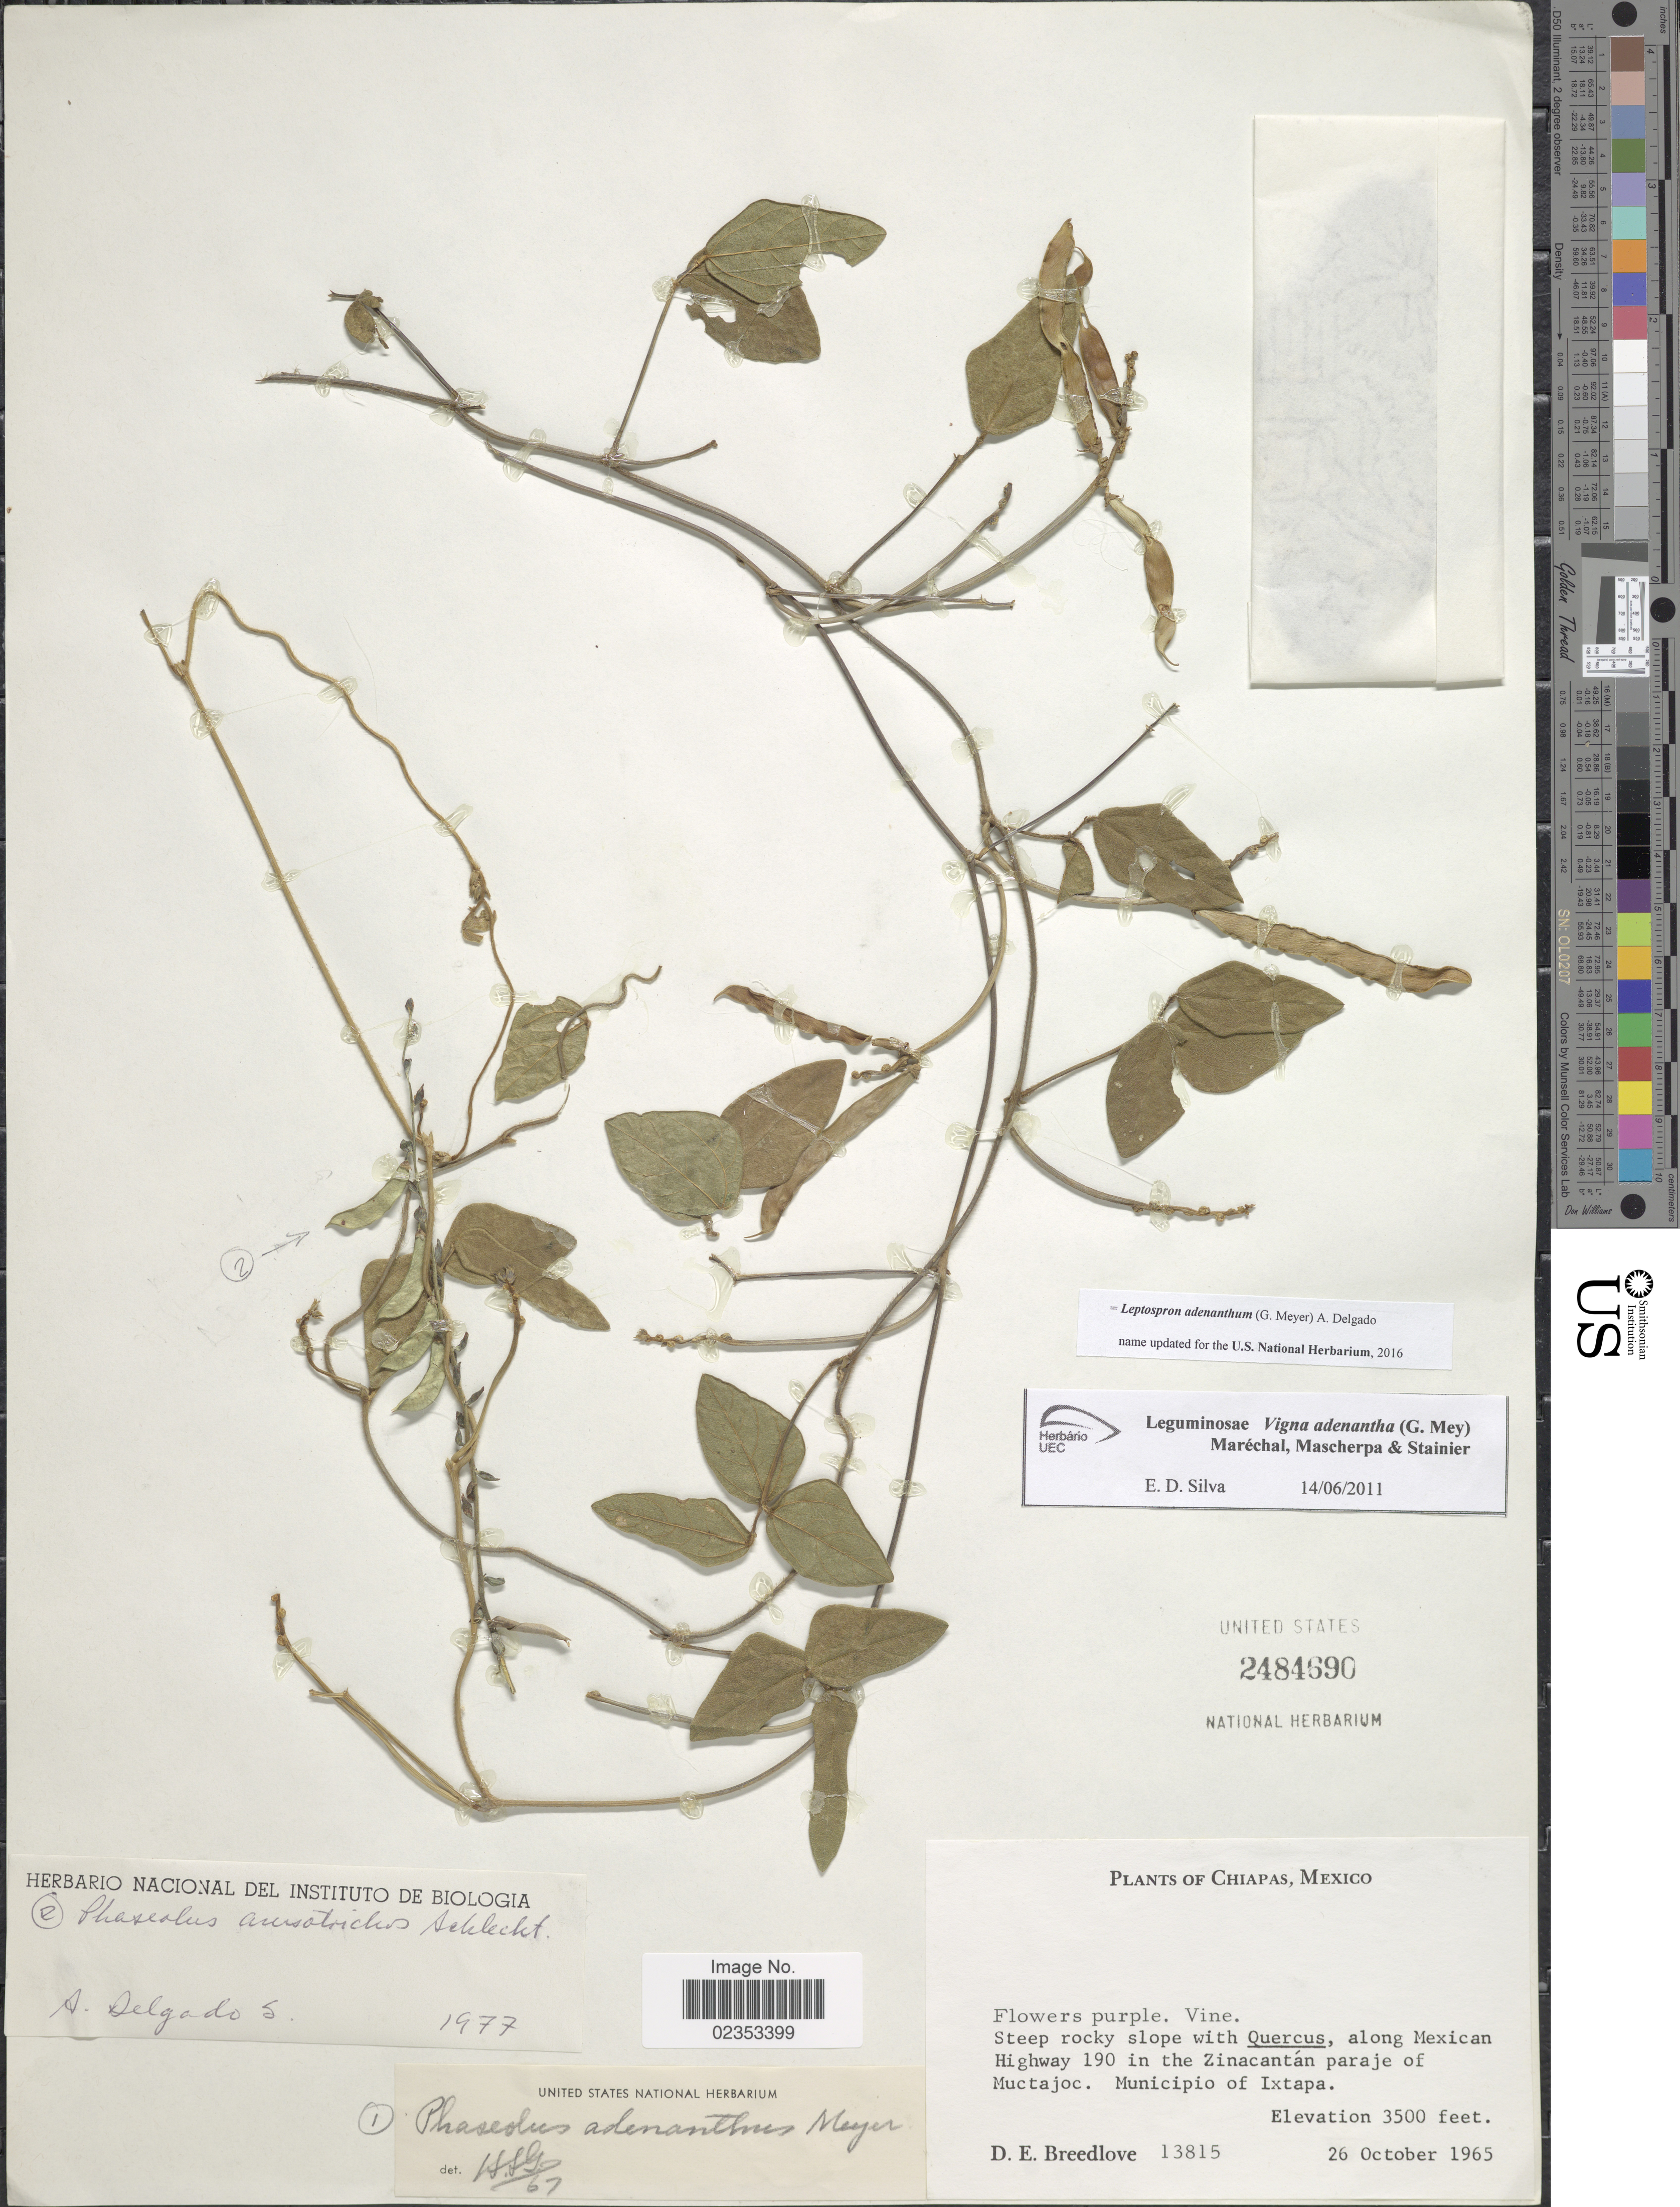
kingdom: Plantae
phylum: Tracheophyta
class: Magnoliopsida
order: Fabales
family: Fabaceae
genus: Leptospron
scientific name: Leptospron adenanthum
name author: (G. Mey.) A. Delgado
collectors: D. E. Breedlove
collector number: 13815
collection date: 1965-10-26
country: Mexico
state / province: Chiapas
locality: Steep rocky slope, along Mexican Highway 190 in the Zinacantan paraje of Muctajoc, Municipio of Ixtapa.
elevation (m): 1067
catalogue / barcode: US 2484690